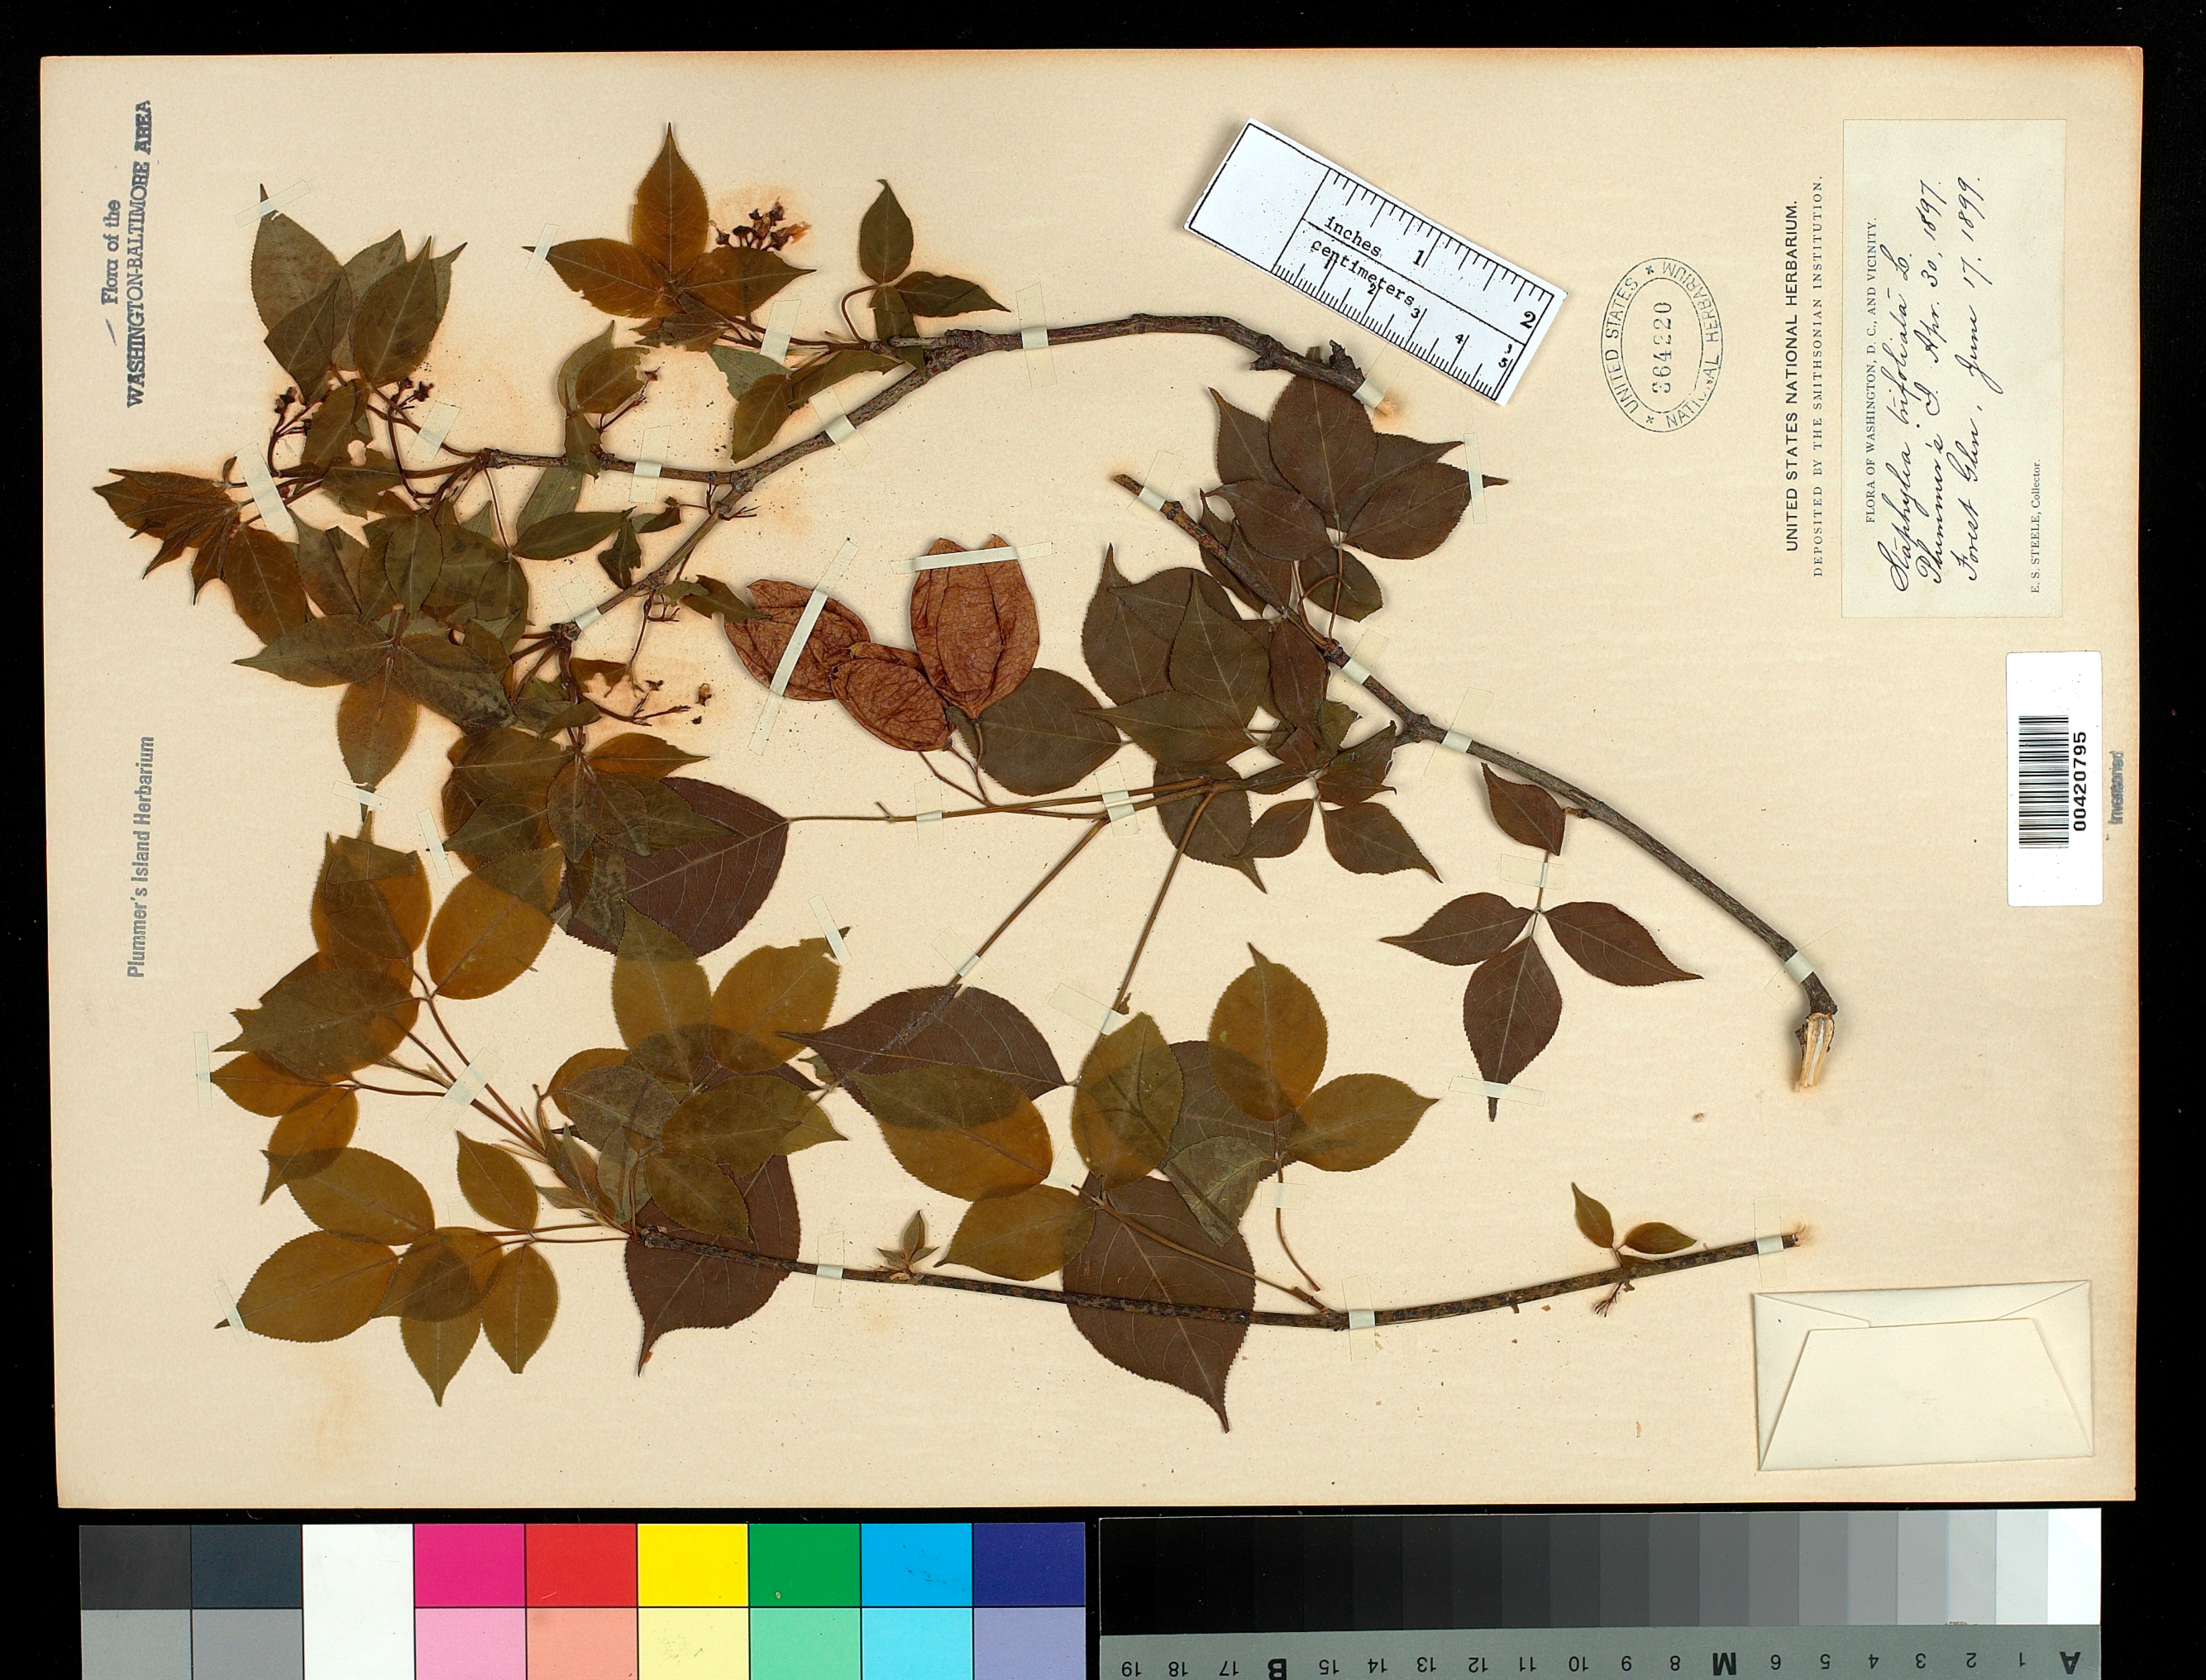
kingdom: Plantae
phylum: Tracheophyta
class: Magnoliopsida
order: Crossosomatales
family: Staphyleaceae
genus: Staphylea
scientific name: Staphylea trifolia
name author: L.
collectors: E. Steele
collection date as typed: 30 Apr 1897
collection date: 1897-04-30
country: United States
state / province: Maryland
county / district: Montgomery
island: Plummers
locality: Plummer's Island C. & O. Canal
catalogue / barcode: US 364220